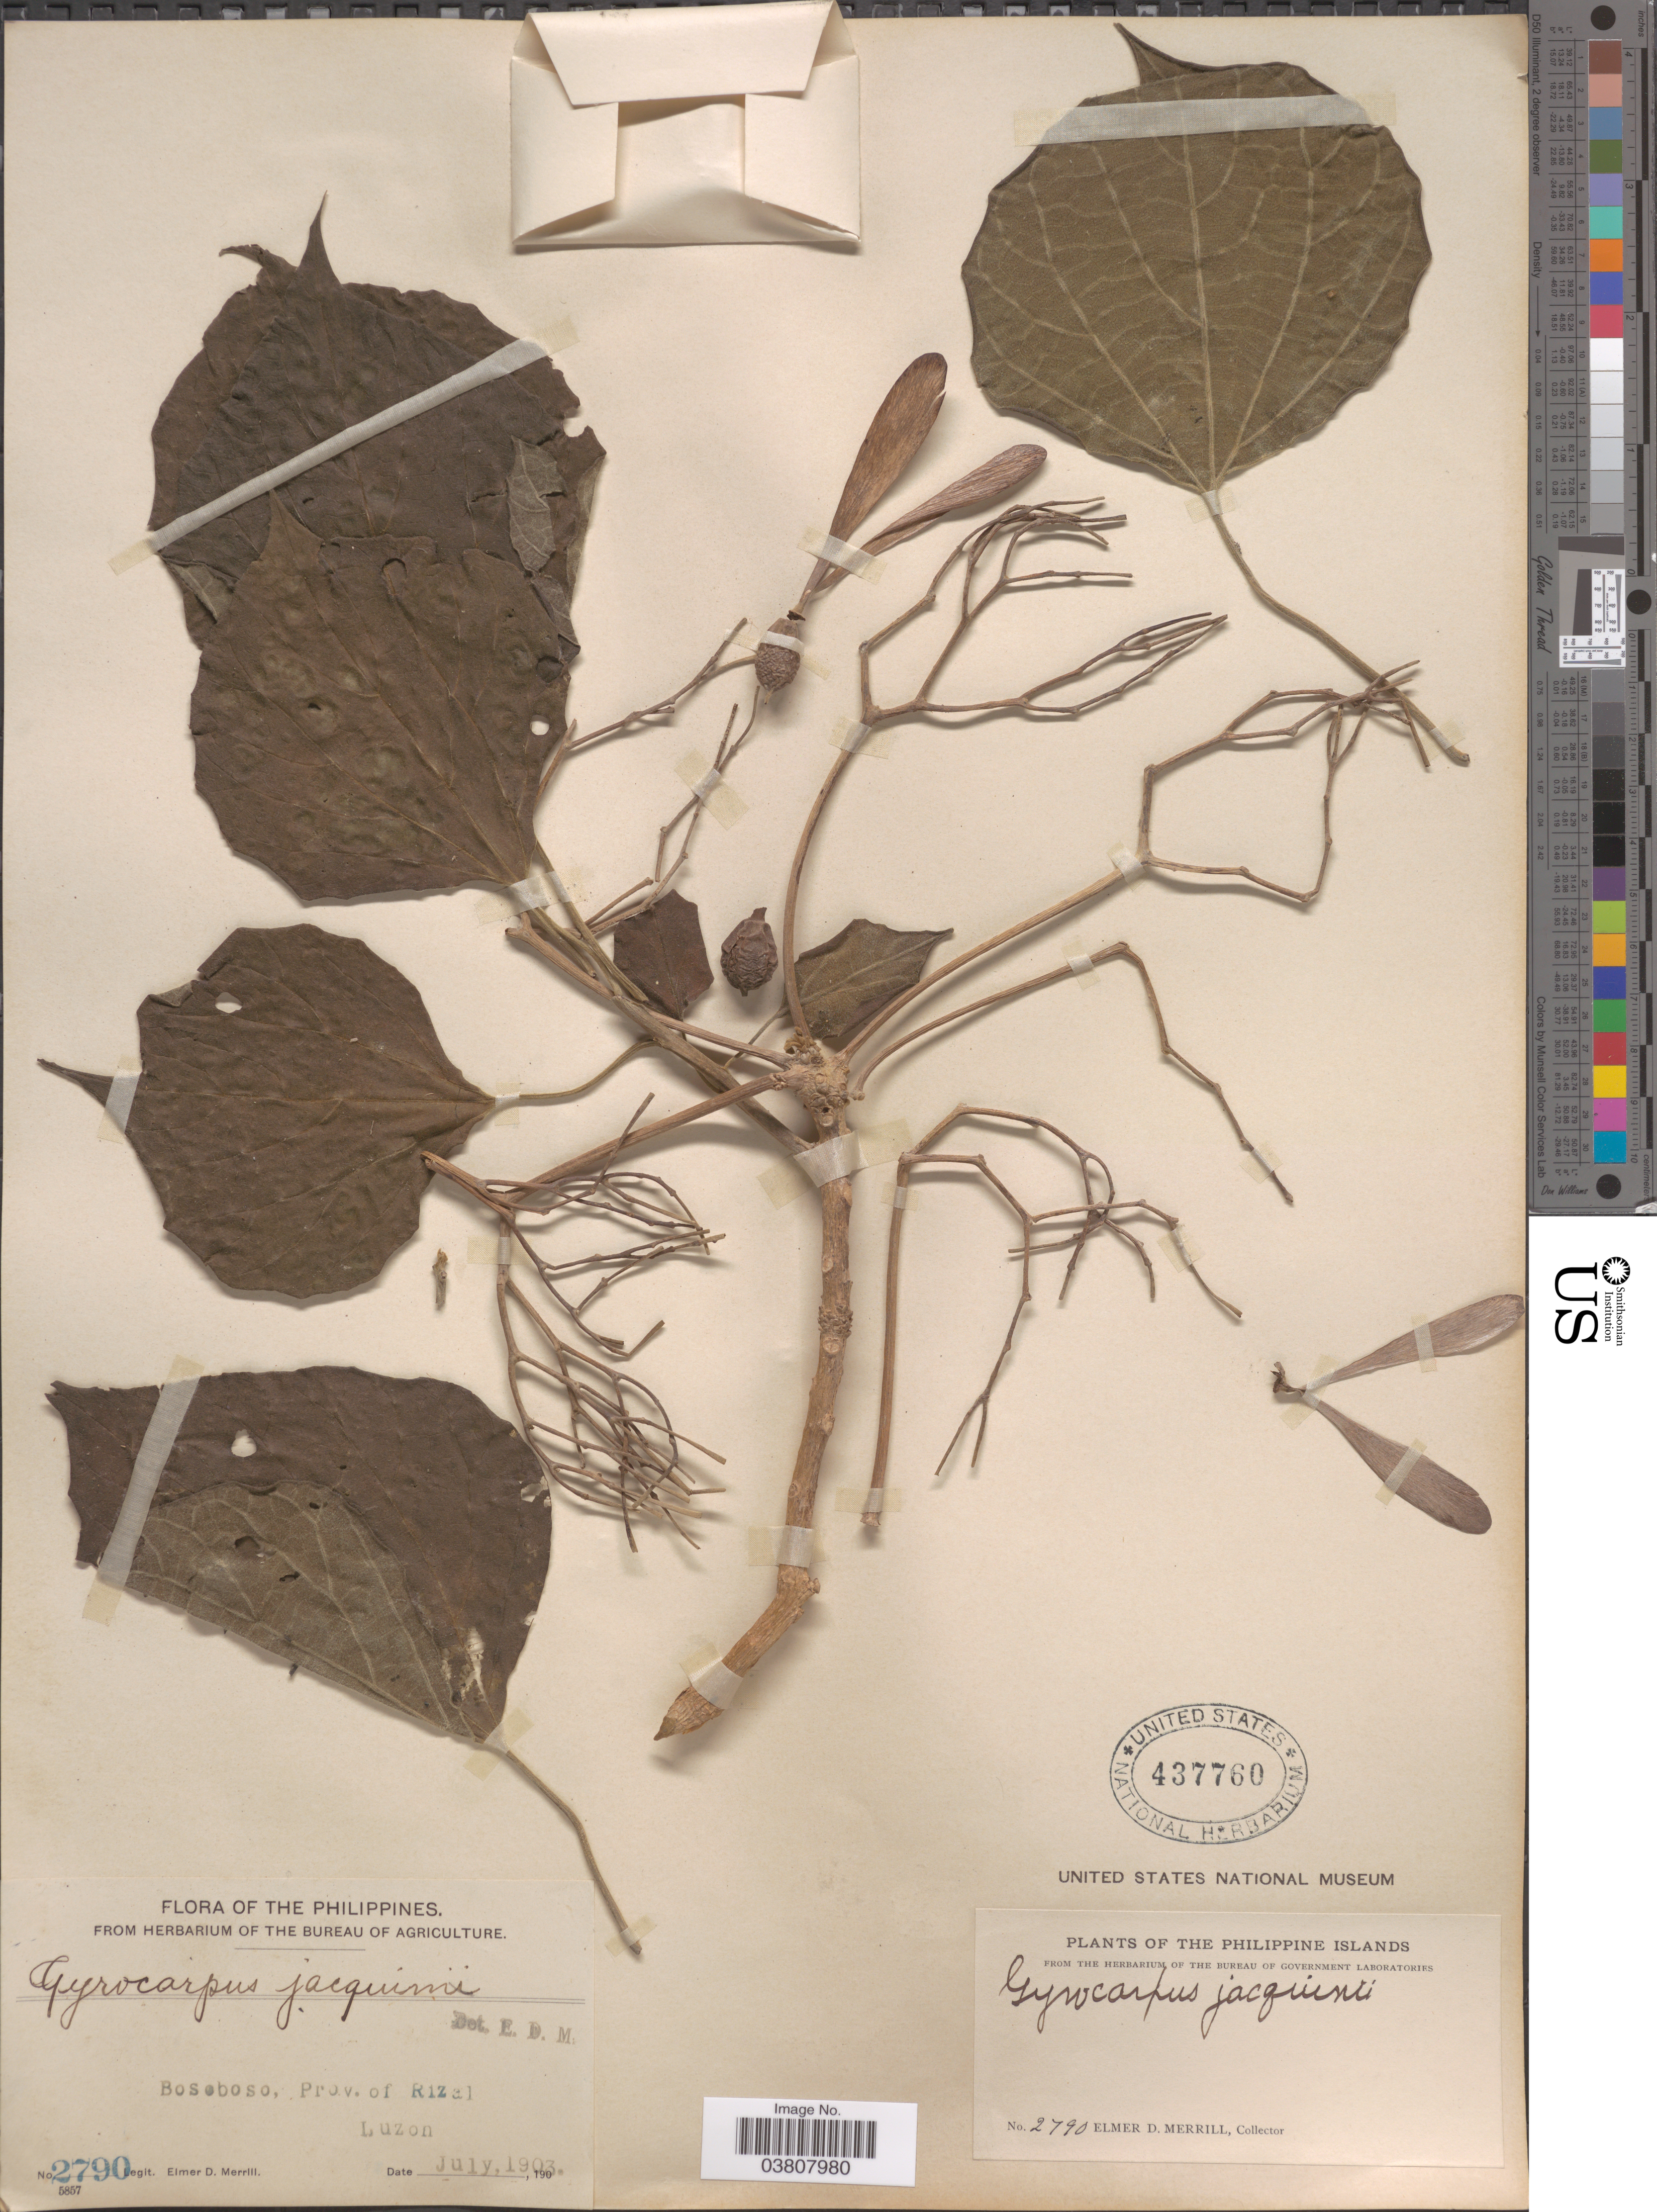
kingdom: Plantae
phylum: Tracheophyta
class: Magnoliopsida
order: Laurales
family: Hernandiaceae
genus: Gyrocarpus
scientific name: Gyrocarpus americanus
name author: Jacq.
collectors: E. D. Merrill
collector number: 2790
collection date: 1903-07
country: Philippines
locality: Bosoboso, Prov. of Rizal. Luzon.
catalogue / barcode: US 437760